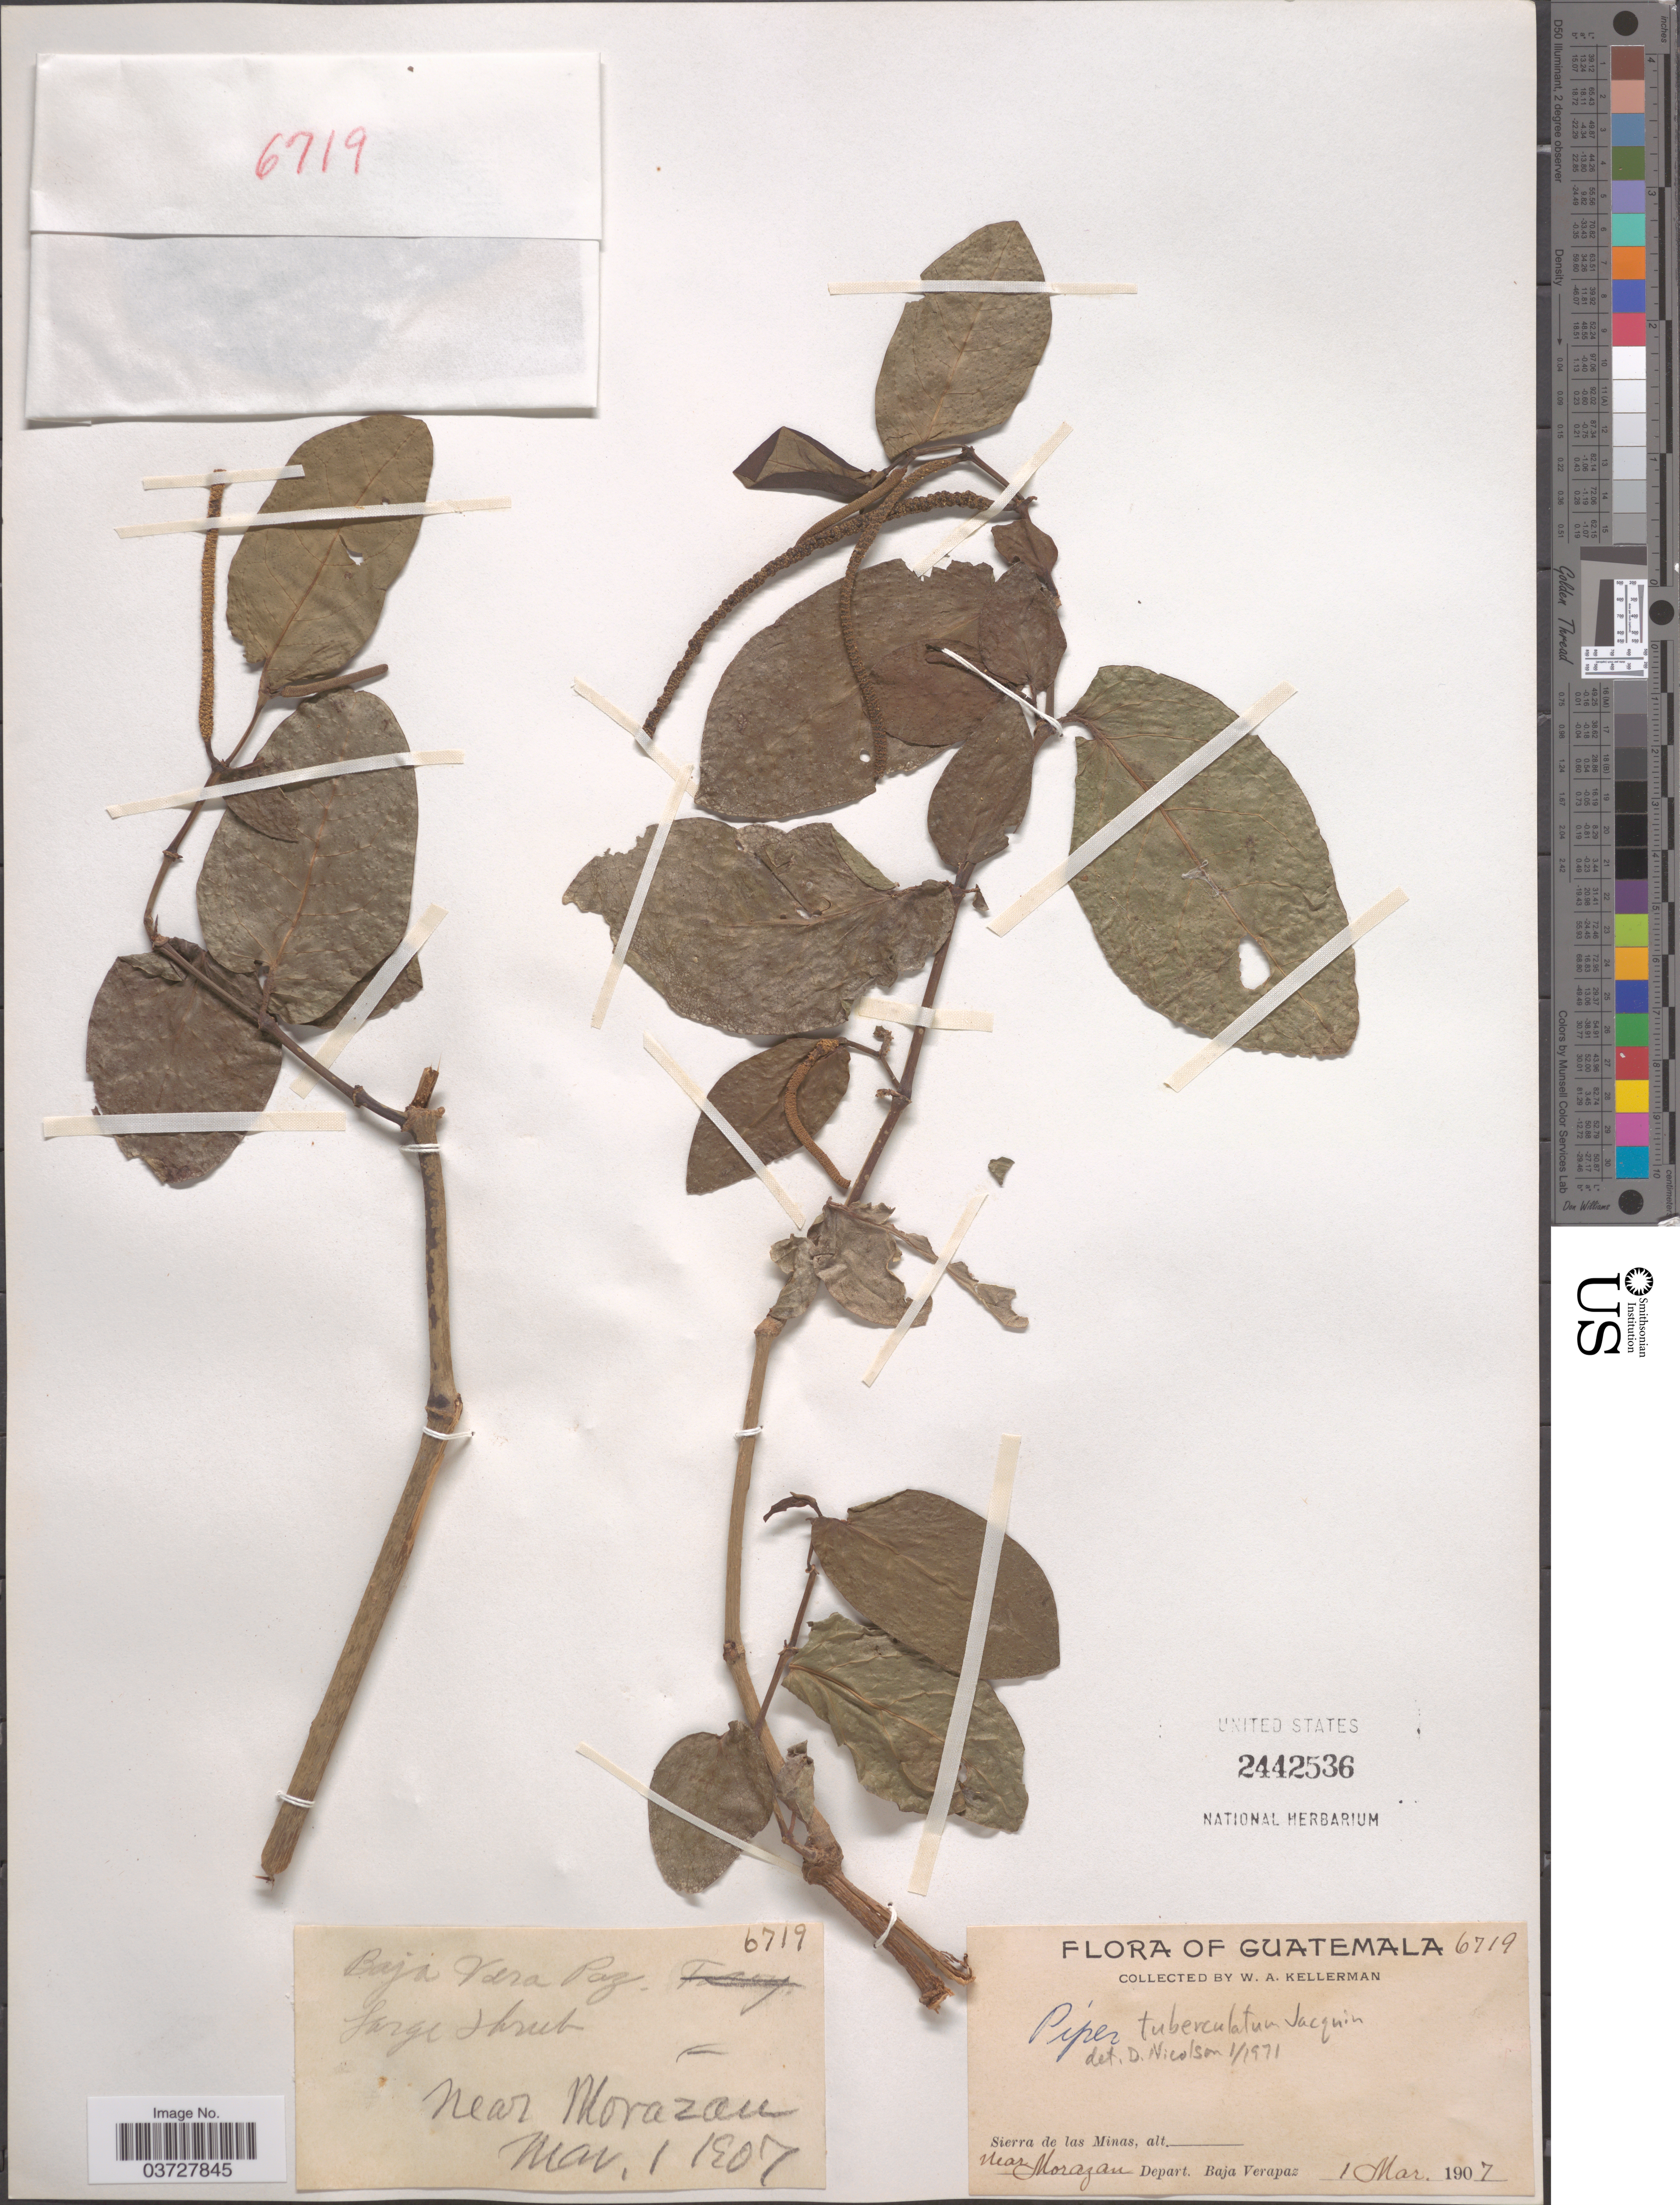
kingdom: Plantae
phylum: Tracheophyta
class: Magnoliopsida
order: Piperales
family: Piperaceae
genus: Piper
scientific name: Piper tuberculatum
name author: Jacq.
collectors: W. Kellerman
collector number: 6719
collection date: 1907-03-01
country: Guatemala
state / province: Baja Verapaz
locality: Sierra de las Minas. Near Morazan. Depart. Baja Verapaz.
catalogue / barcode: US 2442536